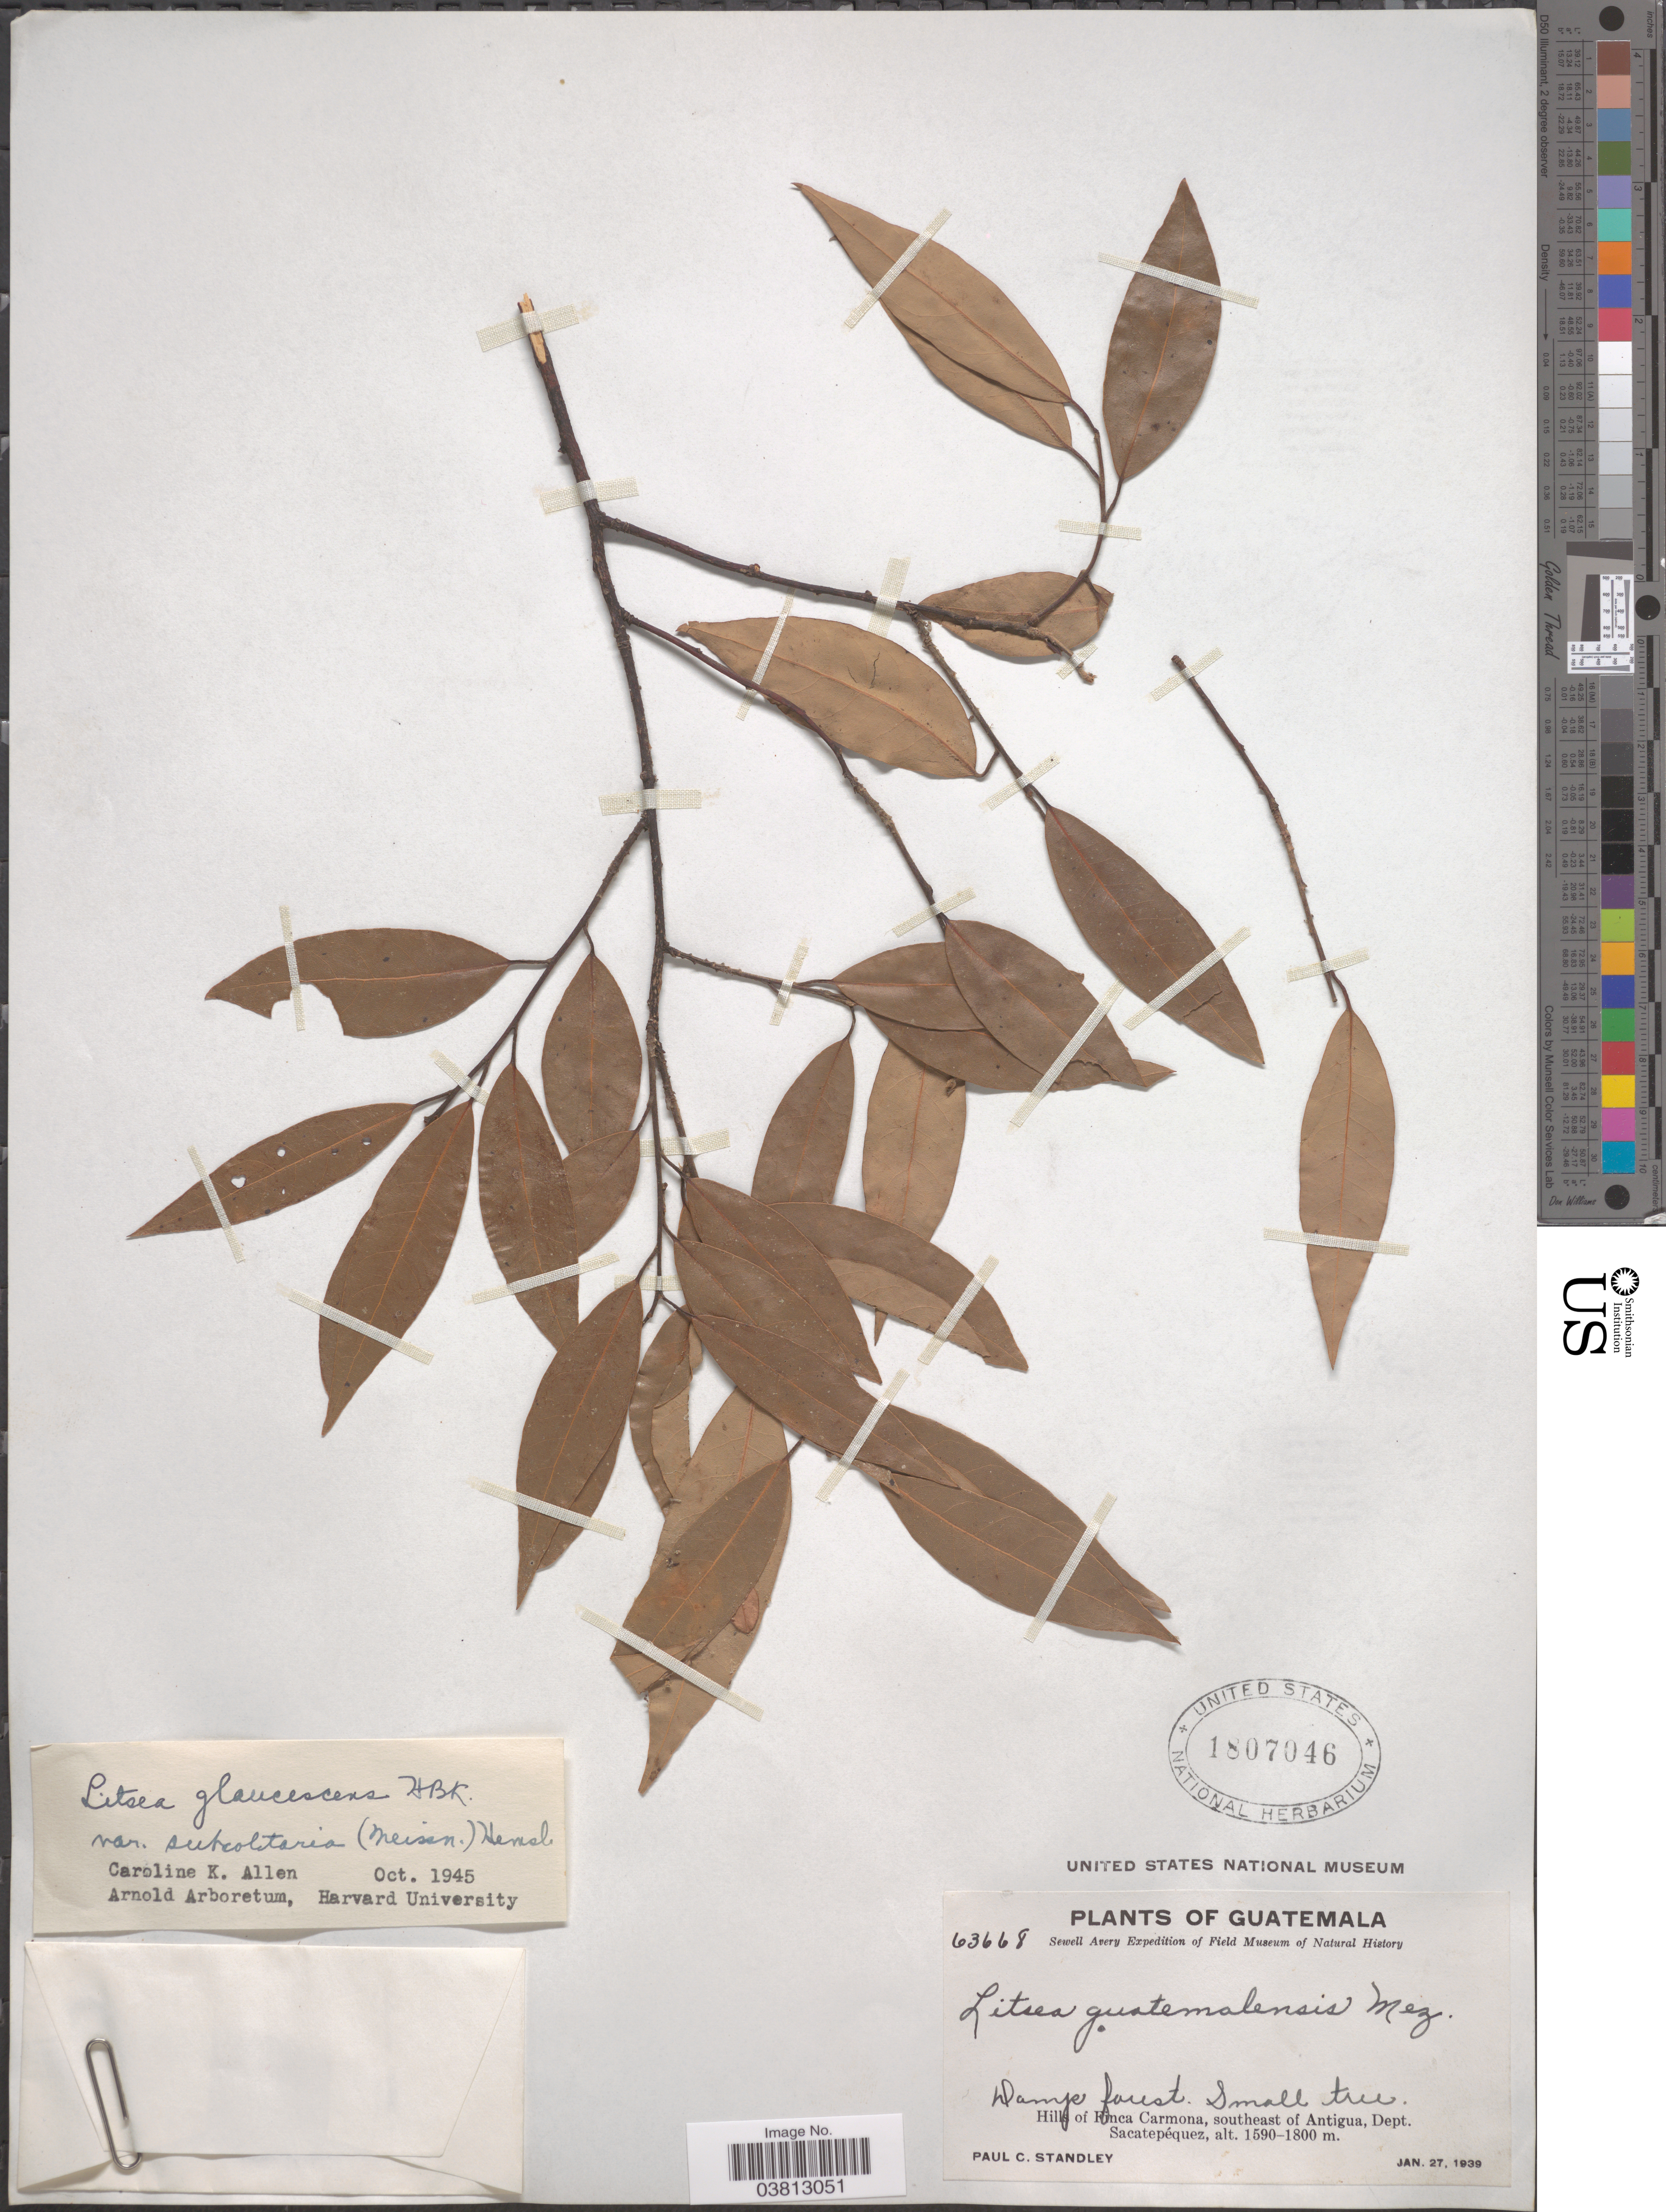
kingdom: Plantae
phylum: Tracheophyta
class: Magnoliopsida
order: Laurales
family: Lauraceae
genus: Litsea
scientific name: Litsea glaucescens var. subsolitaria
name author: Kunth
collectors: P. C. Standley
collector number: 63668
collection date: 1939-01-27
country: Guatemala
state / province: Sacatepequez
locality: Hills of Finca Carmona, southeast of Antigua, Dept. Sacatepéquez.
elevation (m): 1590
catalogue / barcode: US 1807046